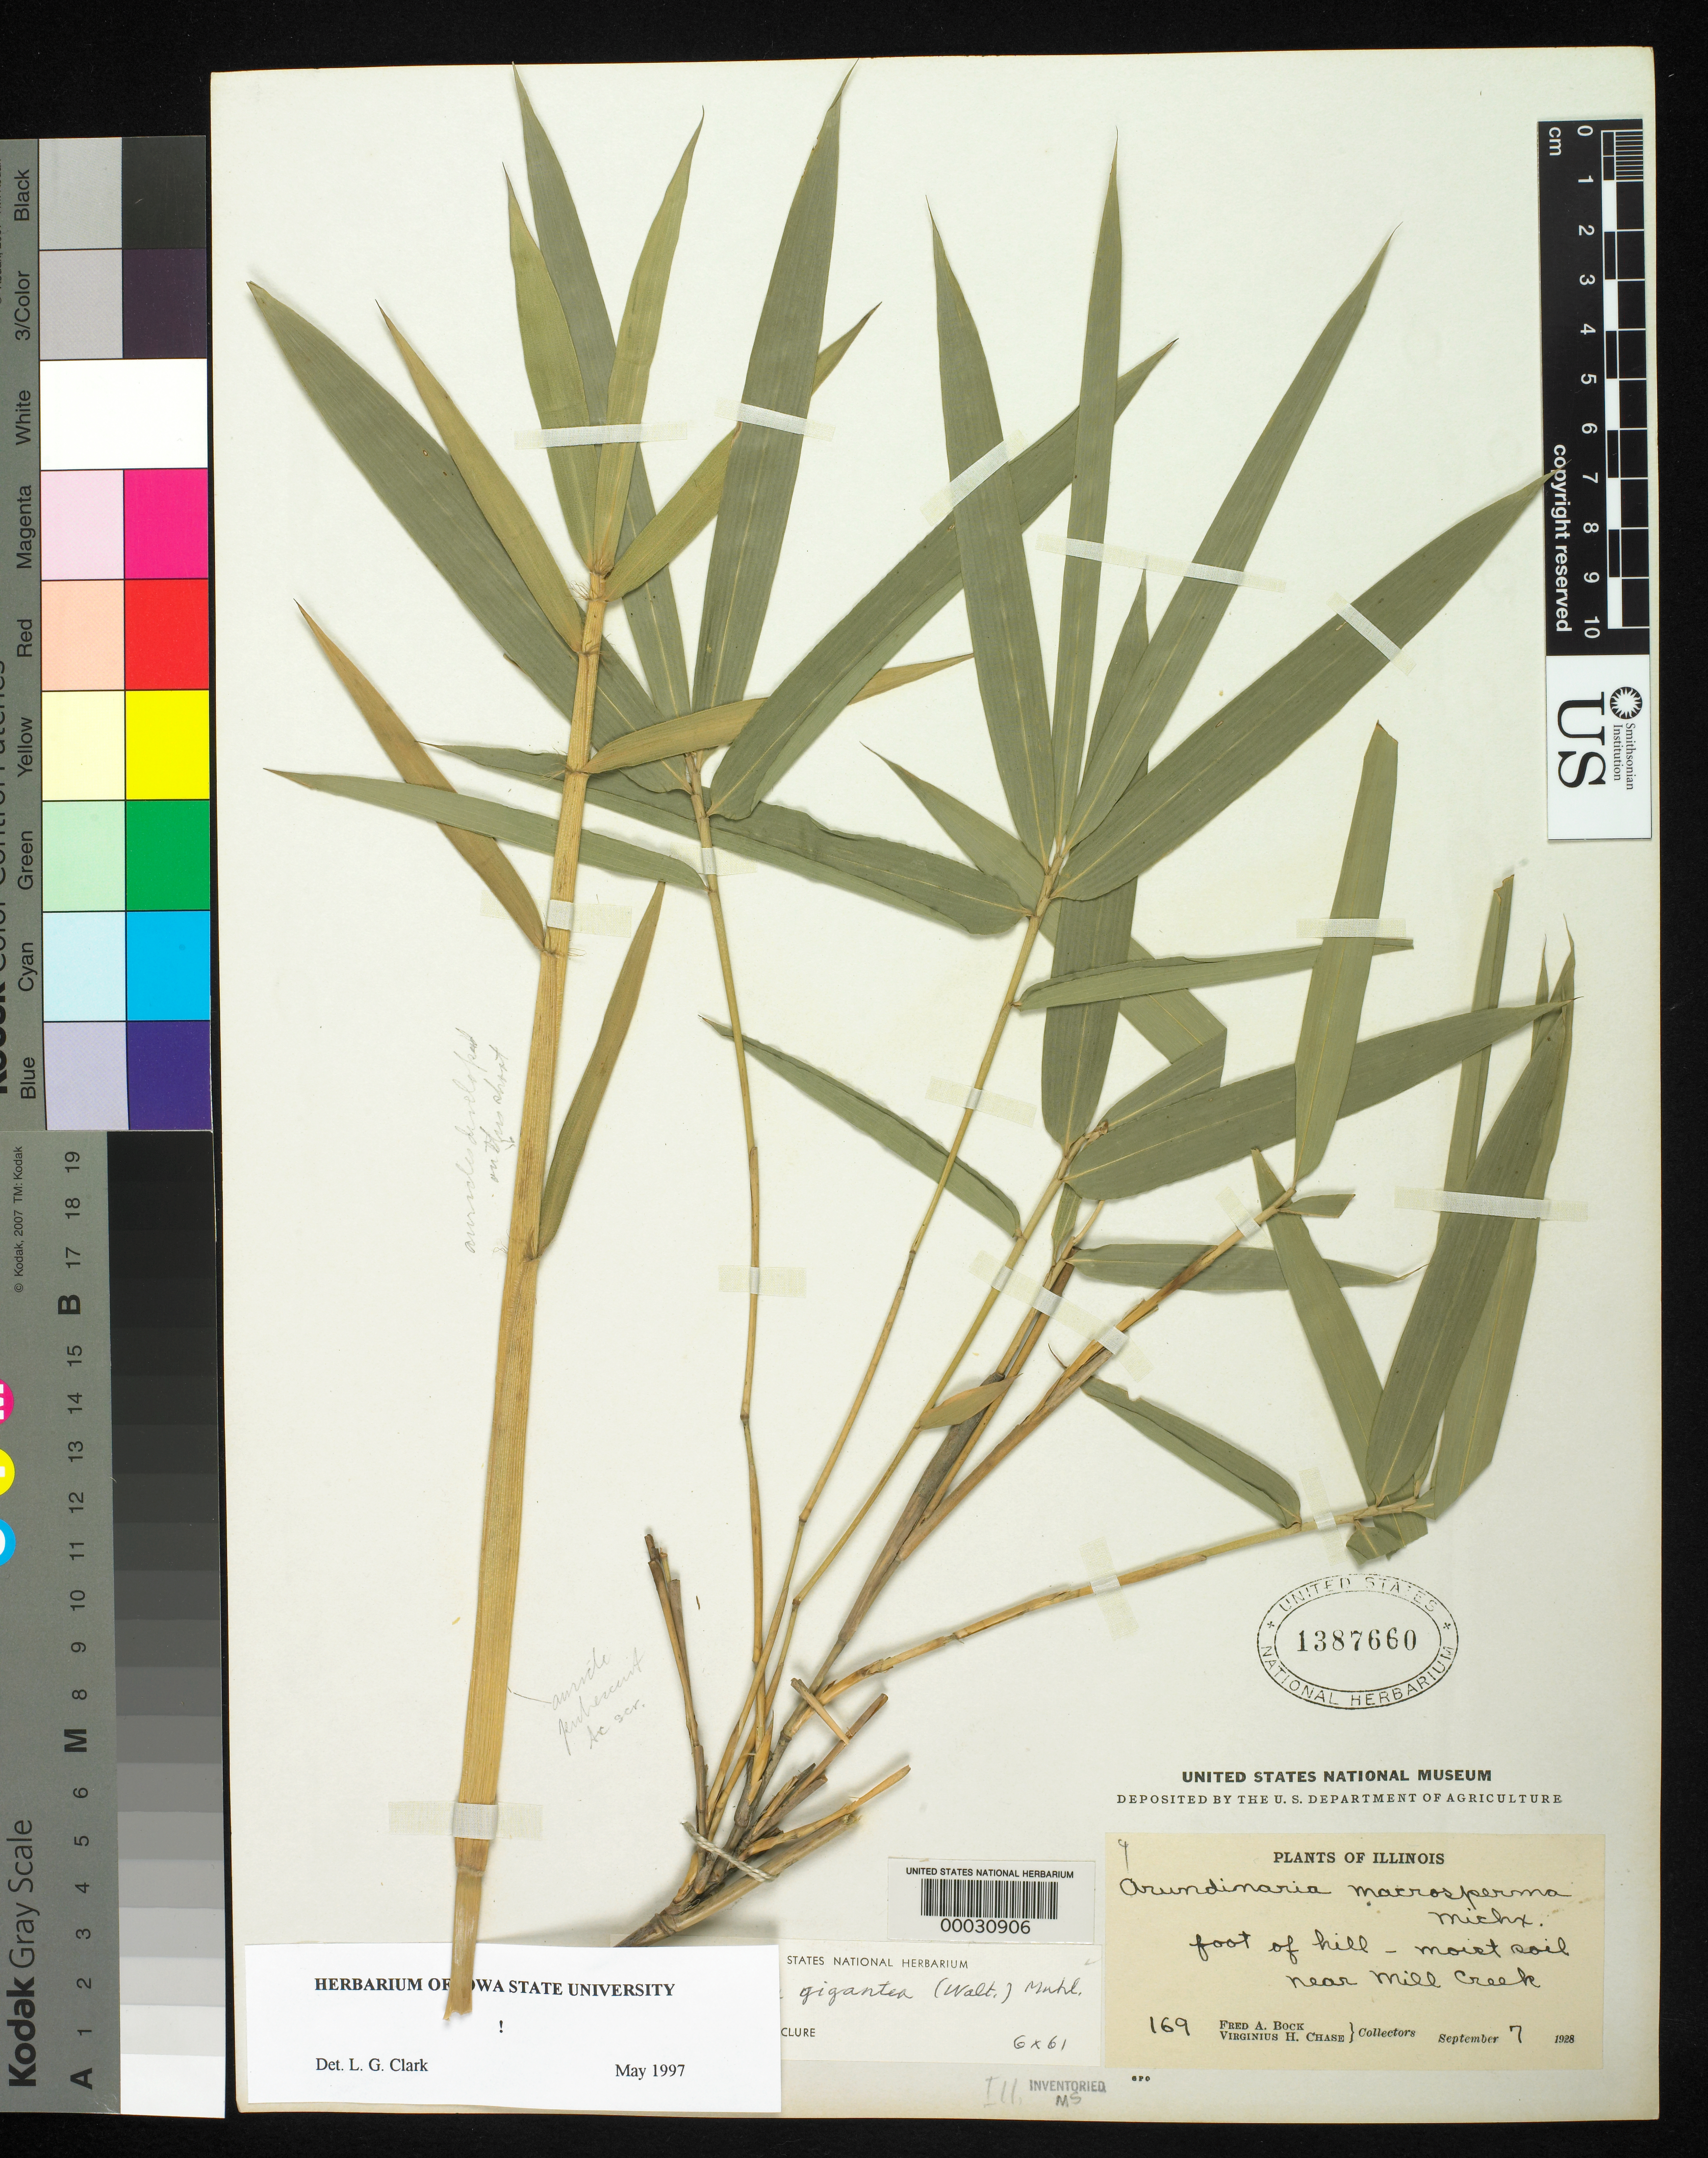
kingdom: Plantae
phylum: Tracheophyta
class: Liliopsida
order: Poales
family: Poaceae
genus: Arundinaria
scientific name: Arundinaria gigantea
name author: (Walter) Muhl.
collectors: F. Bock & V. H. Chase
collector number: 169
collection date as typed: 07 Sep 1928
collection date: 1928-09-07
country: United States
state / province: Illinois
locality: Mill creek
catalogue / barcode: US 1387660